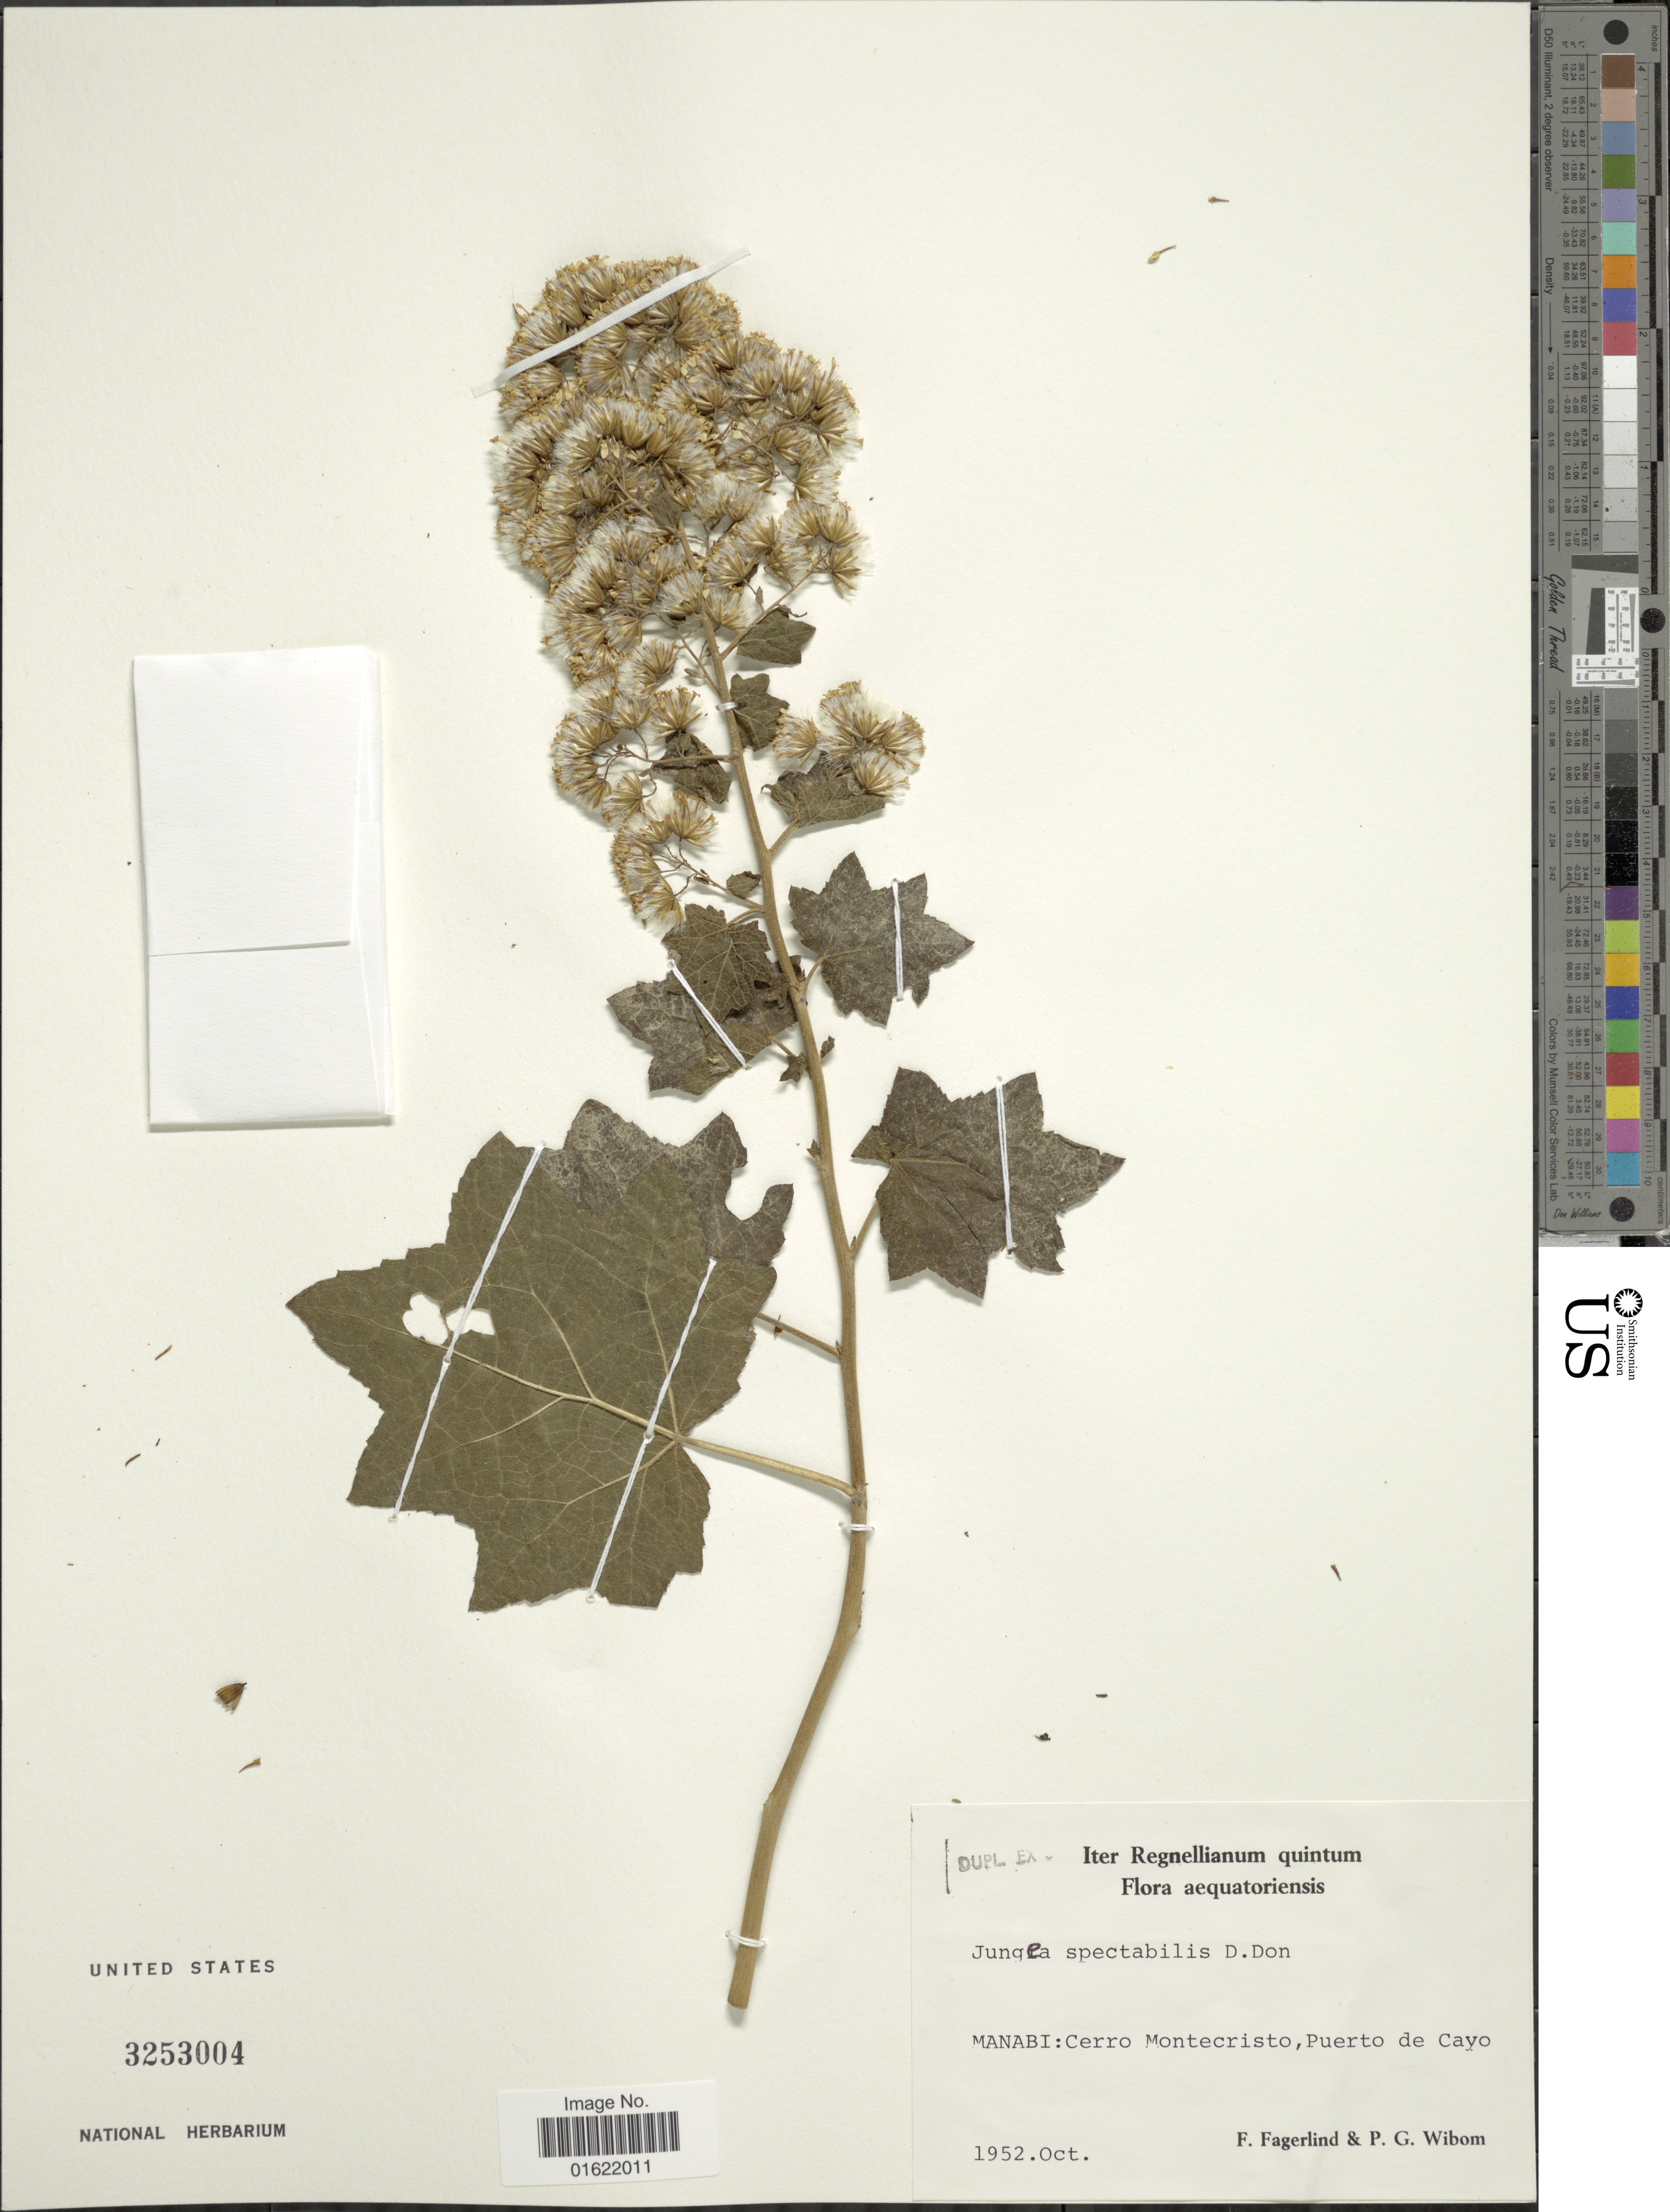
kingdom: Plantae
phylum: Tracheophyta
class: Magnoliopsida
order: Asterales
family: Asteraceae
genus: Jungia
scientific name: Jungia spectabilis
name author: D. Don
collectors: F. Fagerlind & P. Wibom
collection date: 1952-10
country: Ecuador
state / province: Manabí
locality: Cerro Montecristo, Puerto de Cayo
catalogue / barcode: US 3253004